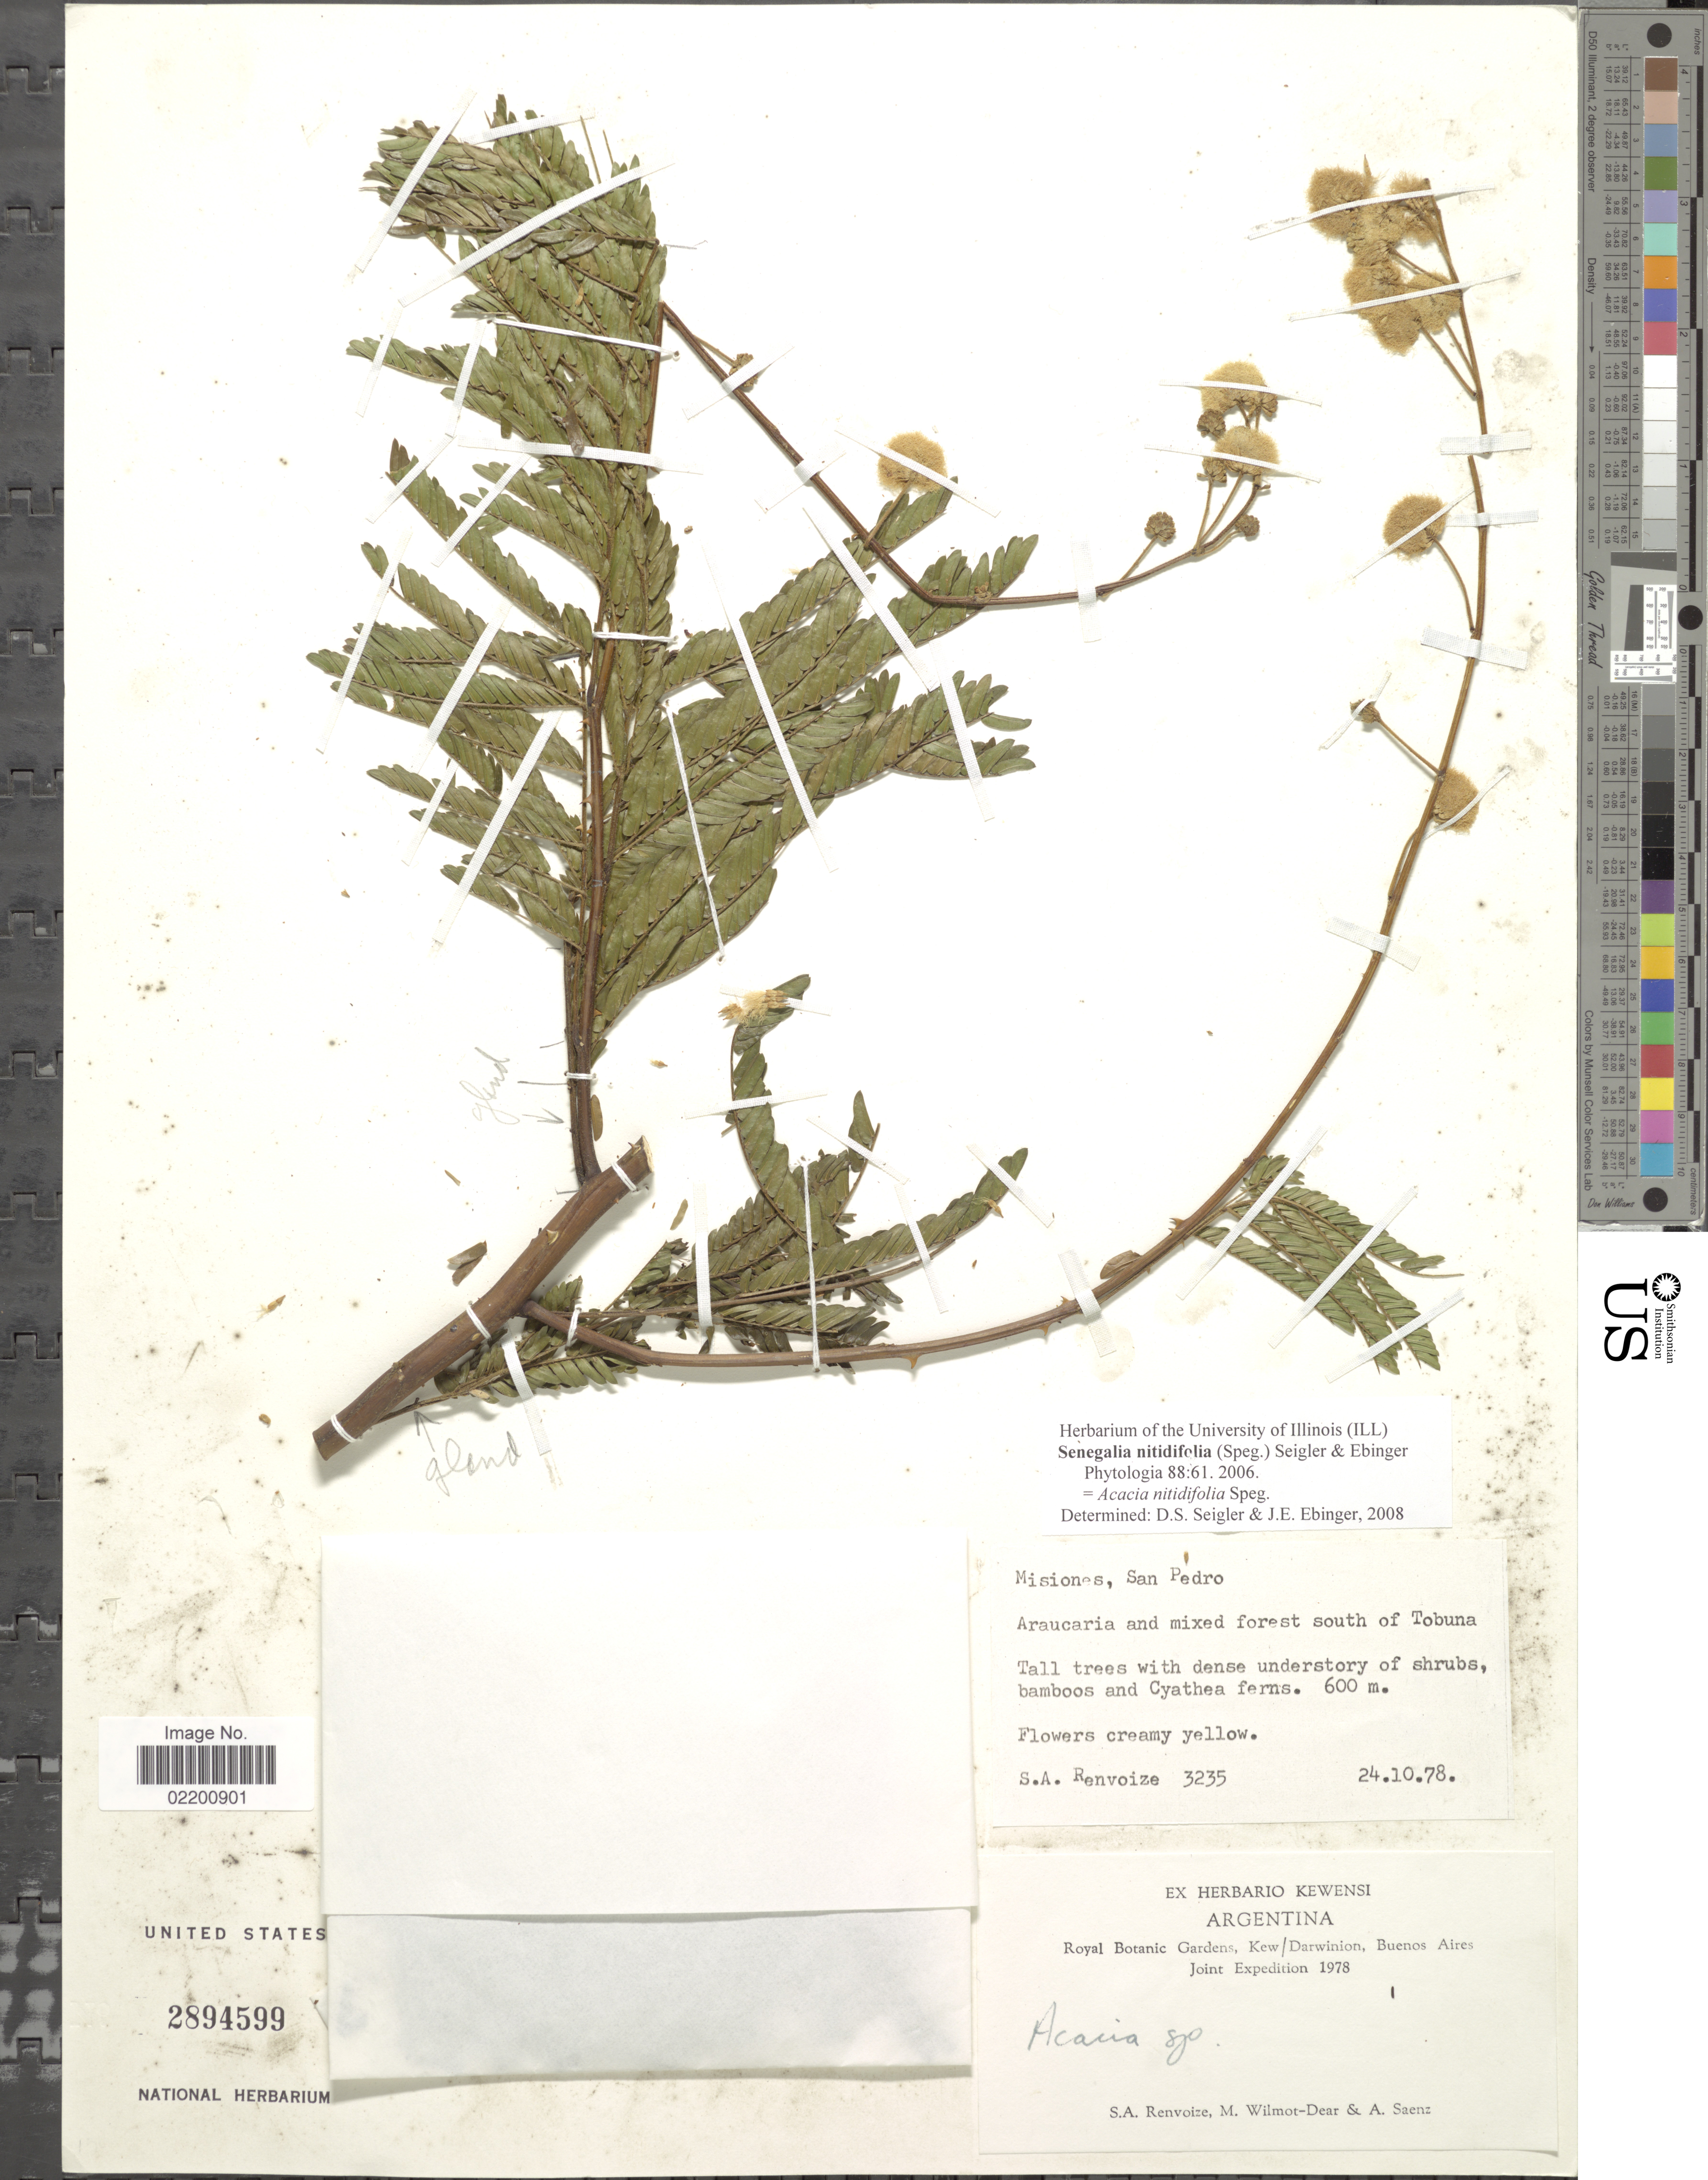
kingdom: Plantae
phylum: Tracheophyta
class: Magnoliopsida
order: Fabales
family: Fabaceae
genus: Senegalia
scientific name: Senegalia nitidifolia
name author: (Speg.) Seigler & Ebinger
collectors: S. A. Renvoize, C. Wilmot-Dear & A. Saenz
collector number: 3235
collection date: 1978-10-24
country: Argentina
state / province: Misiones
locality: San Pedro. Araucaria and mixed forest south of Tobuna, Buenos Aires.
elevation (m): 600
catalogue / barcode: US 2894599